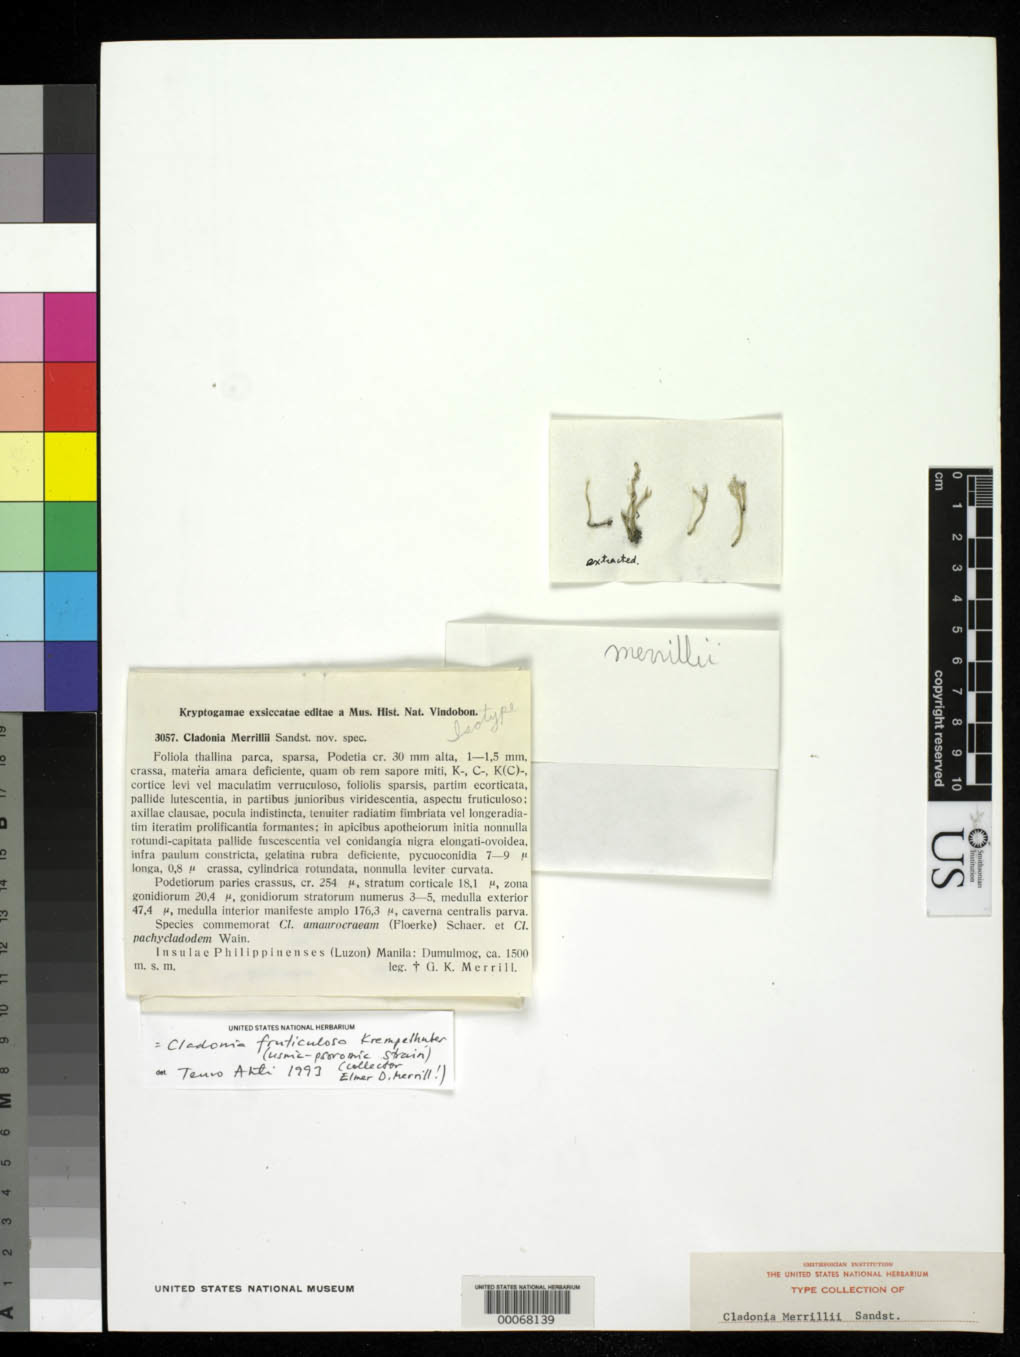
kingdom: Fungi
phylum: Ascomycota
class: Lecanoromycetes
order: Lecanorales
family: Cladoniaceae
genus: Cladonia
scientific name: Cladonia merrillii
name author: Sandst.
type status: Isolectotype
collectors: E. D. Merrill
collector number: Krypt. Exs. Vindob. 3057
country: Philippines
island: Luzon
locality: Manila, Dumulmog.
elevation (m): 1500